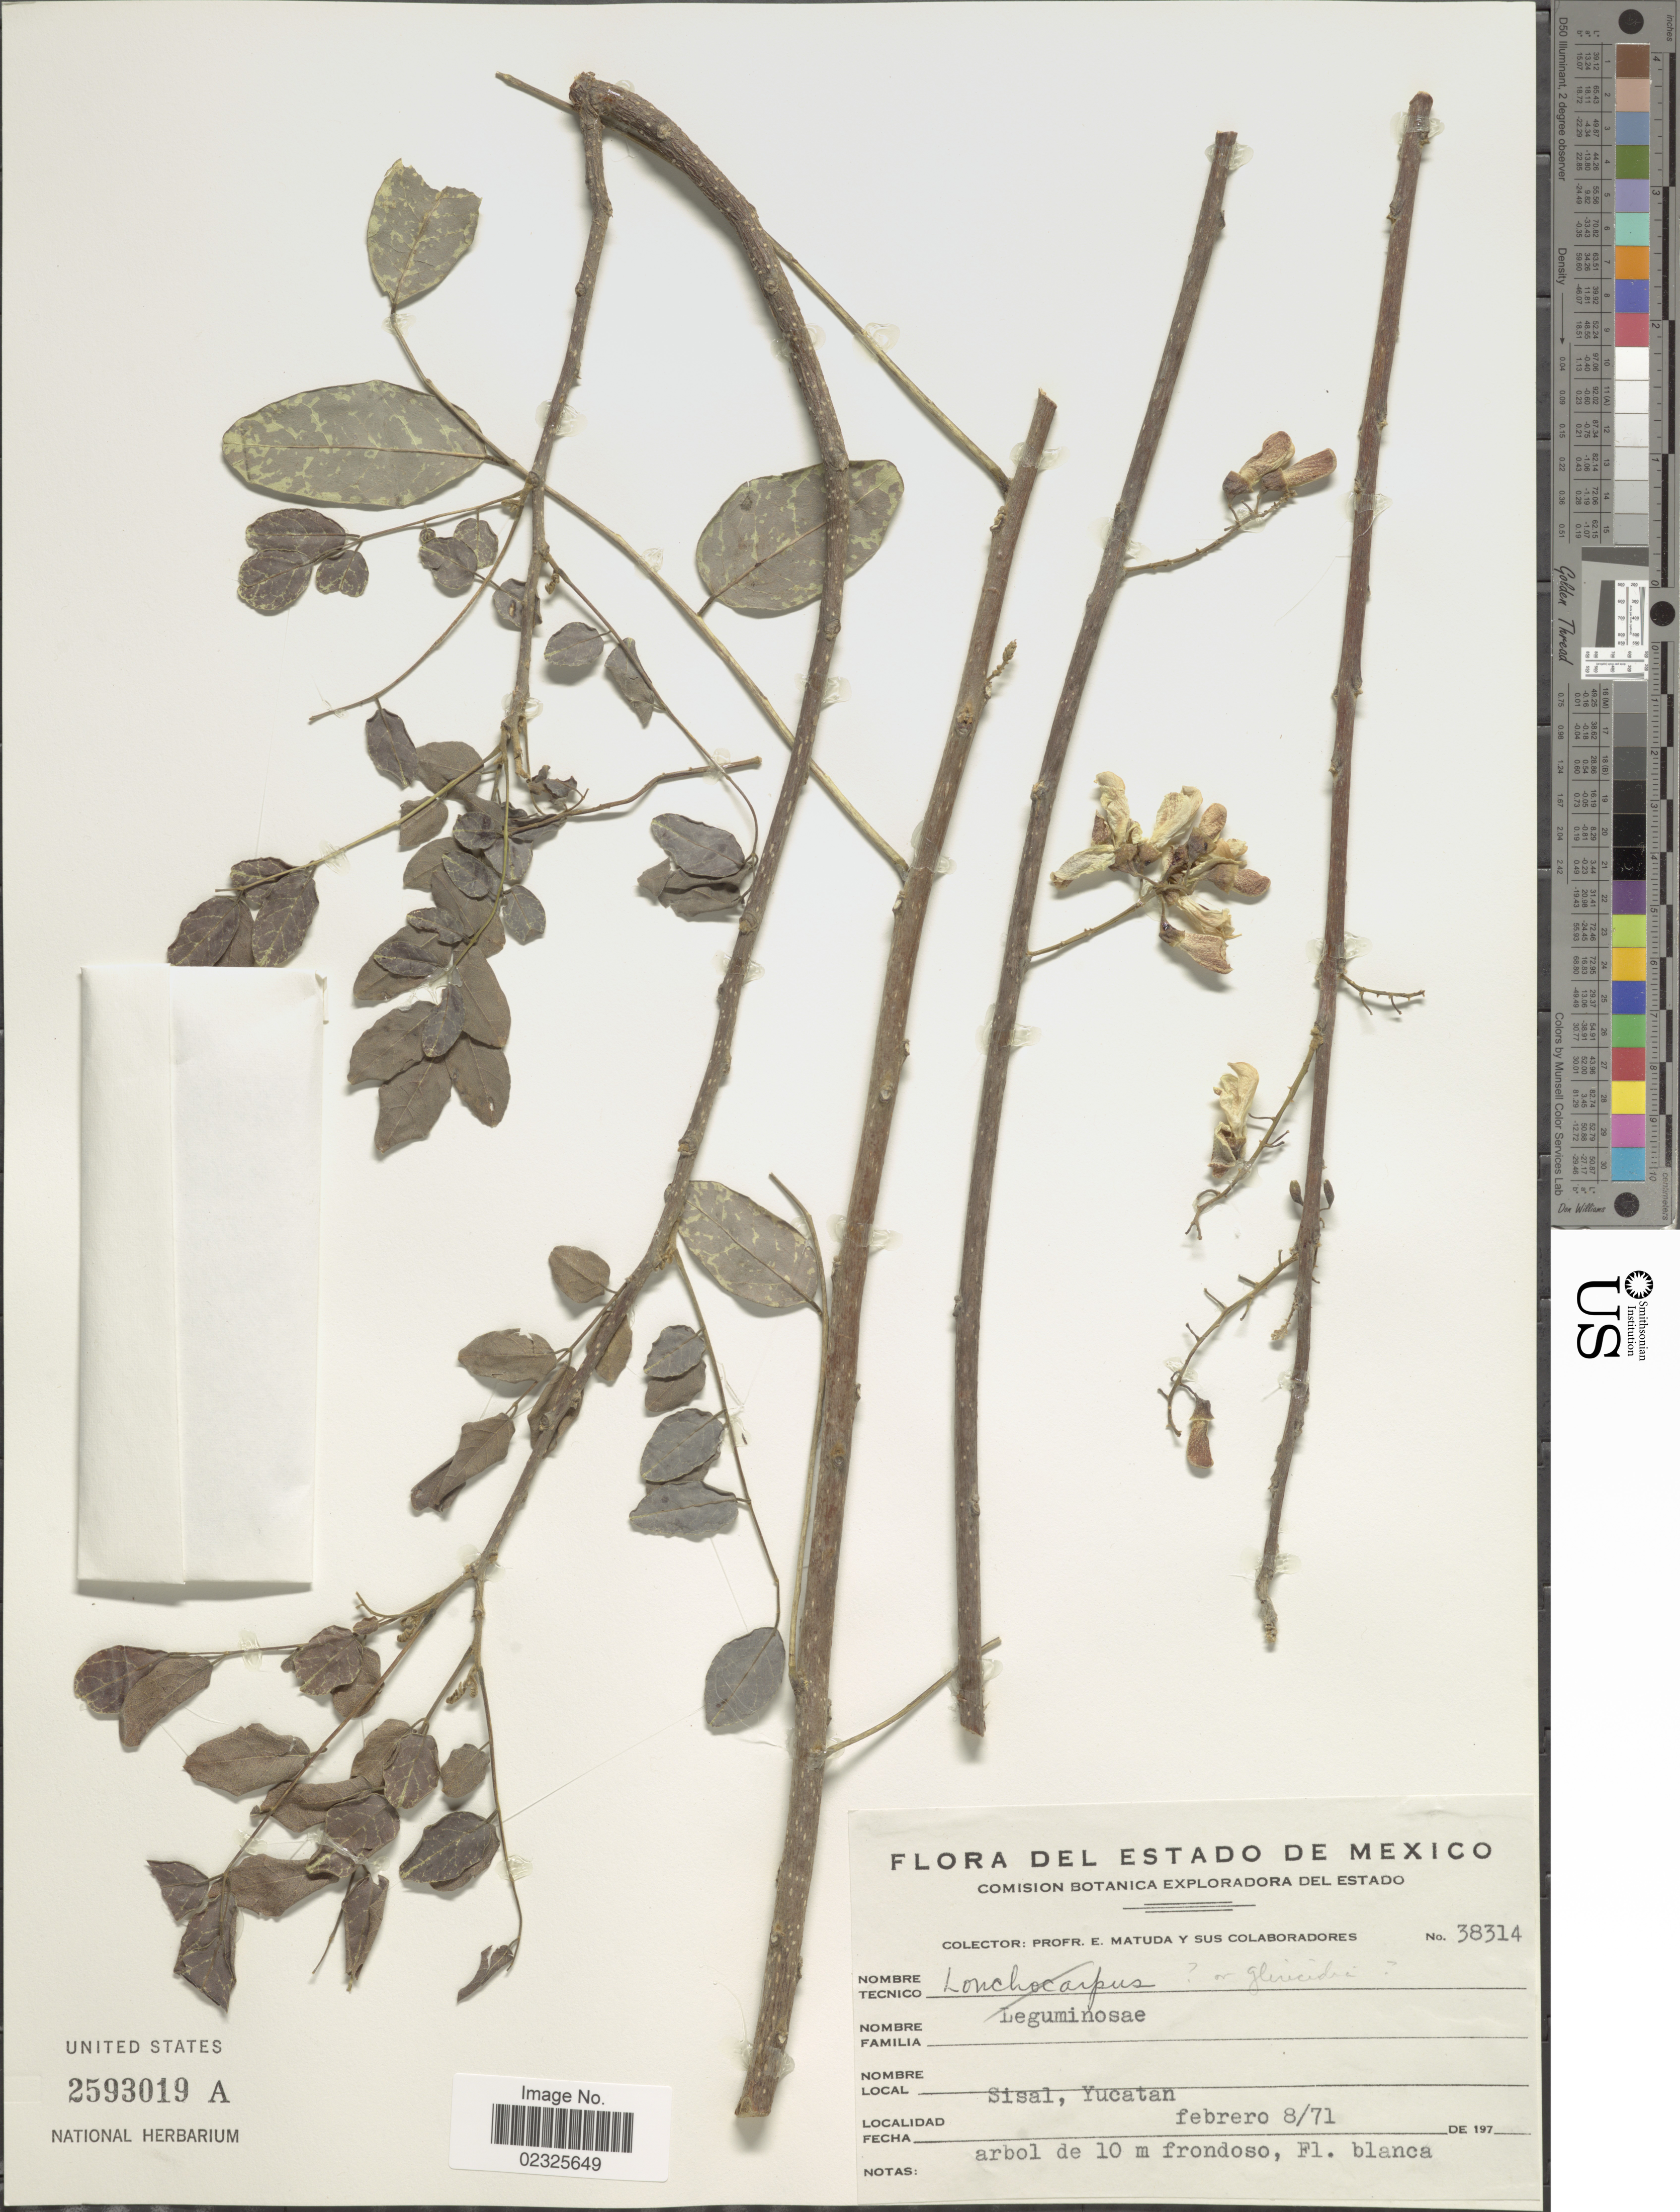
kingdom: Plantae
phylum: Tracheophyta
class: Magnoliopsida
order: Fabales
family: Fabaceae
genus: Gliricidia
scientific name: Gliricidia sepium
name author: (Jacq.) Kunth ex Walp.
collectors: E. Matuda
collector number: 38314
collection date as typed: Transcribed d/m/y: 7/2/71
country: Mexico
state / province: Yucatán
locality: Sisal, Yucatan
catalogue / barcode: US 2593019A